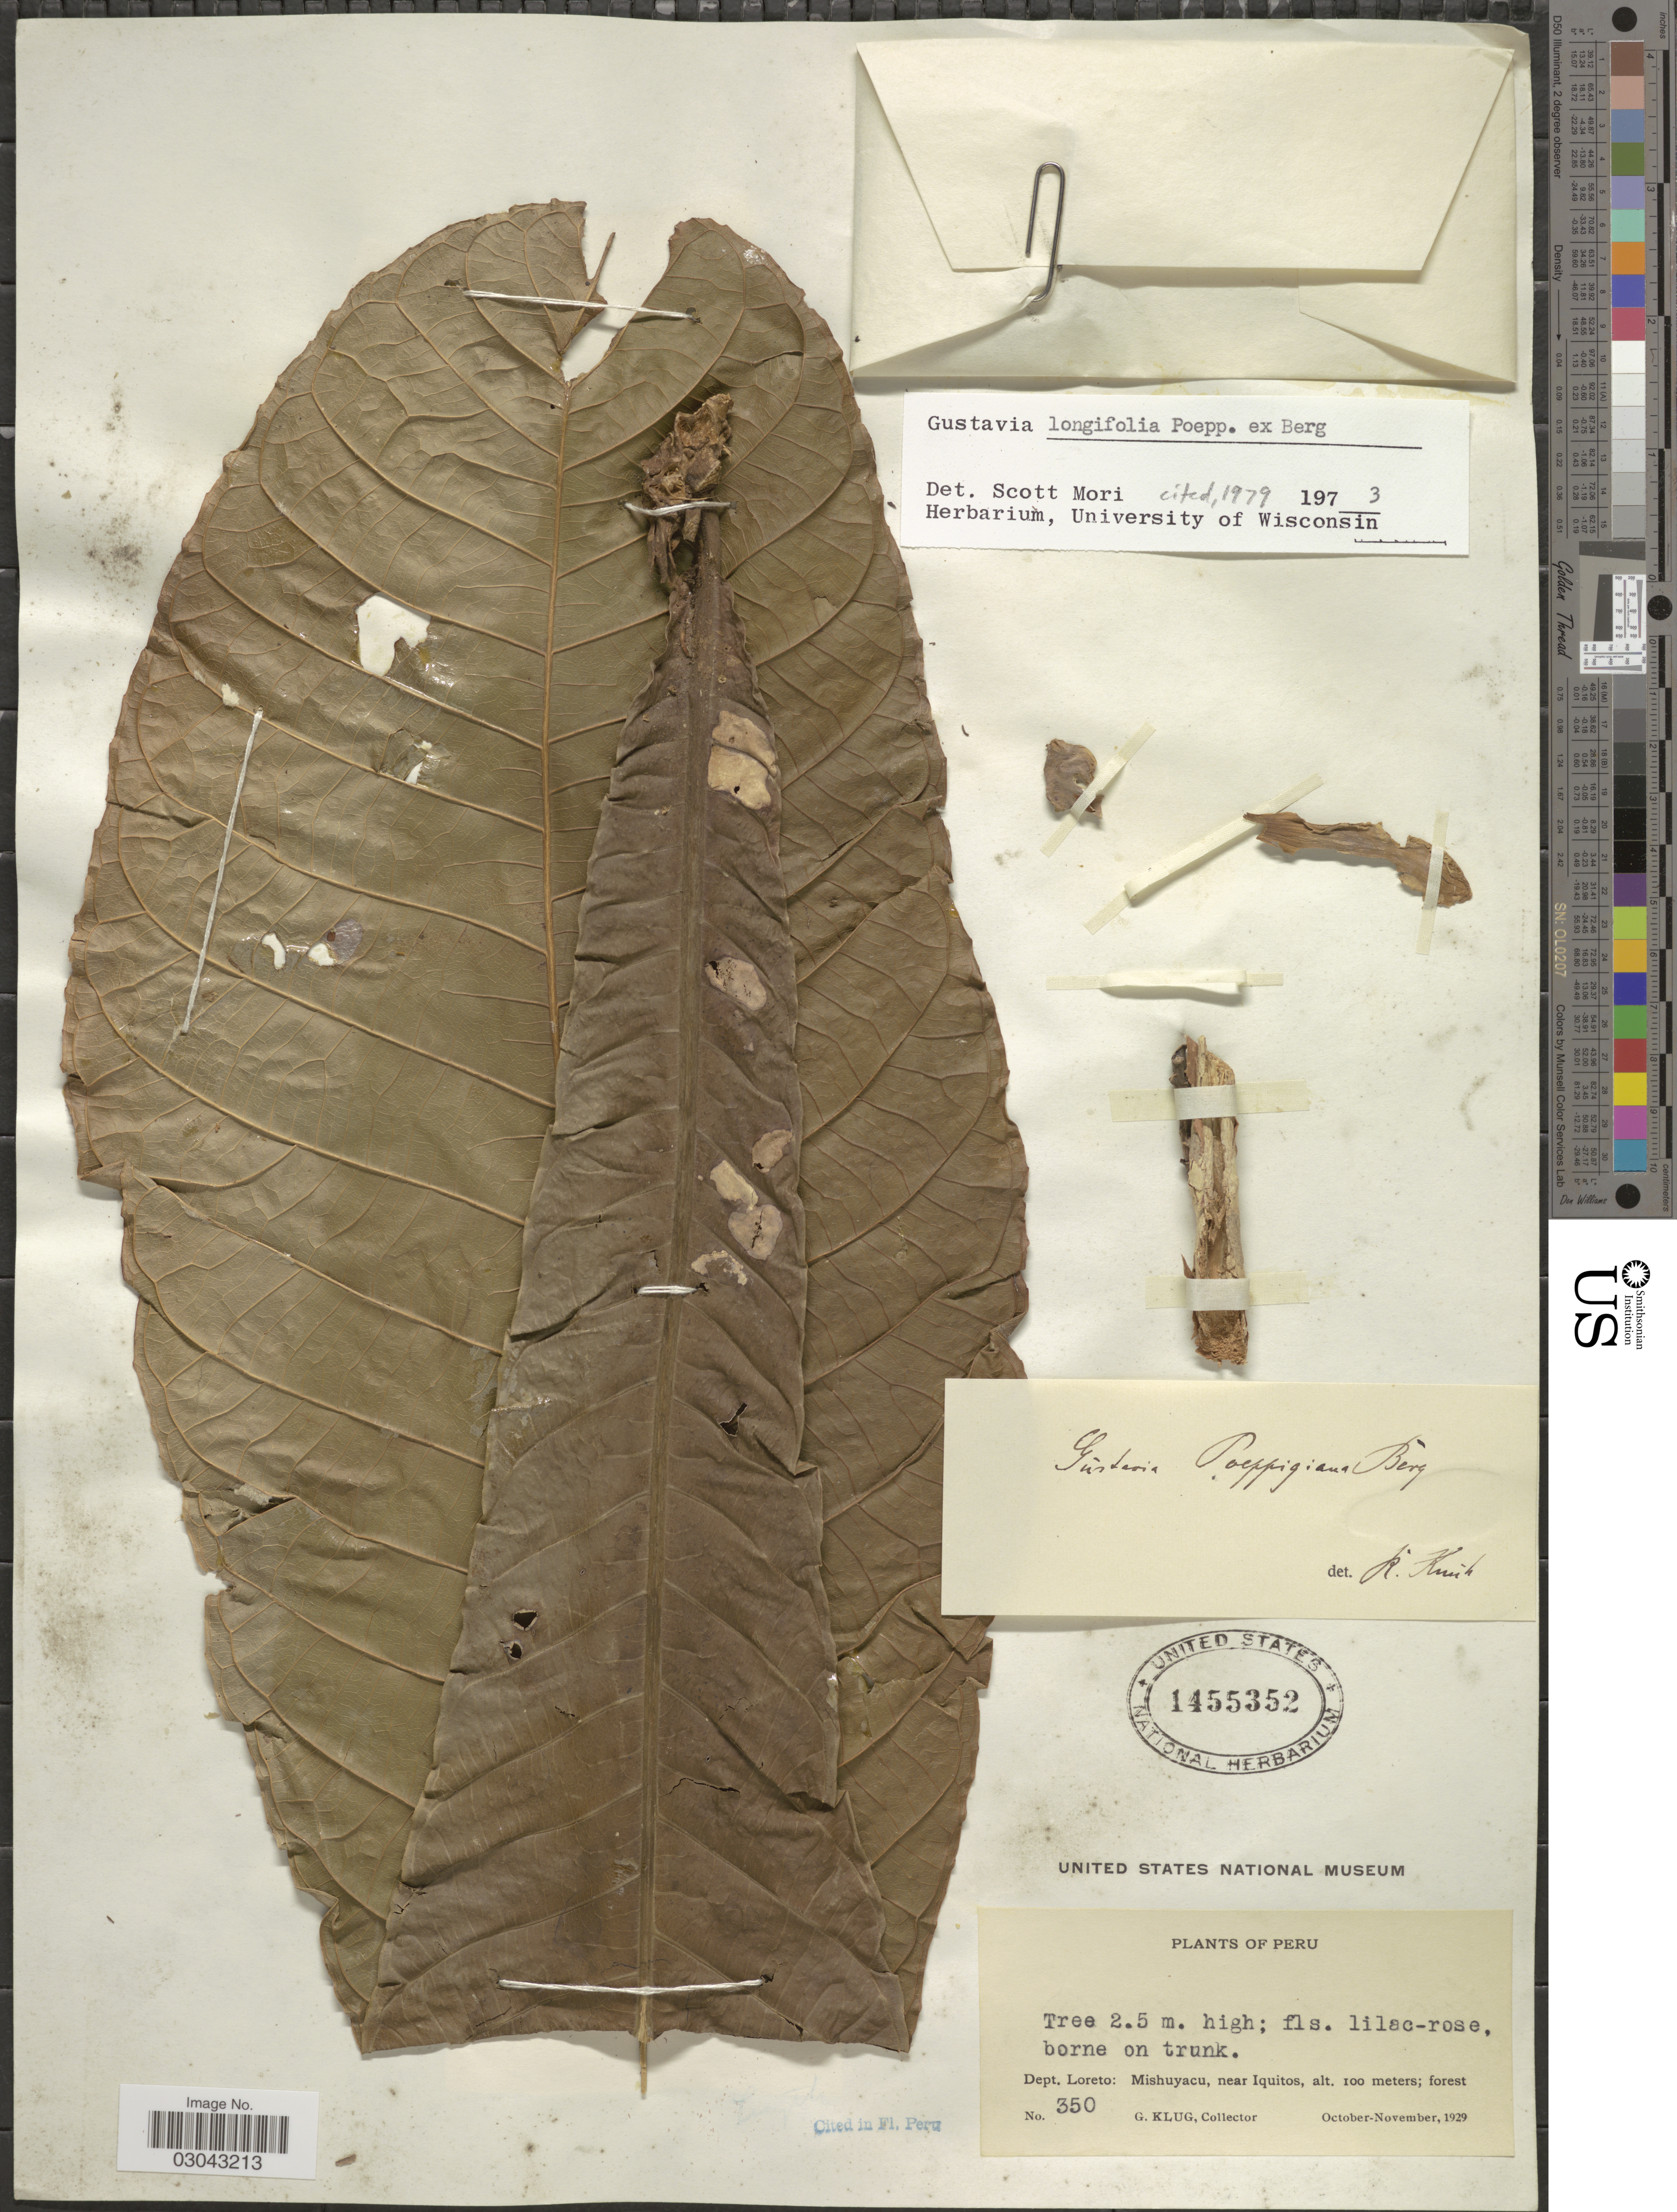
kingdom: Plantae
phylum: Tracheophyta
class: Magnoliopsida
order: Ericales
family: Lecythidaceae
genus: Gustavia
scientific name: Gustavia longifolia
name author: Poepp. ex O. Berg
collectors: G. Klug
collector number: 350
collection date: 1929-10/1929-11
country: Peru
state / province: Loreto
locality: Dept. Loreto: Mishuyacu, near Iquitos.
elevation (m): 100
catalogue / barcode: US 1455352